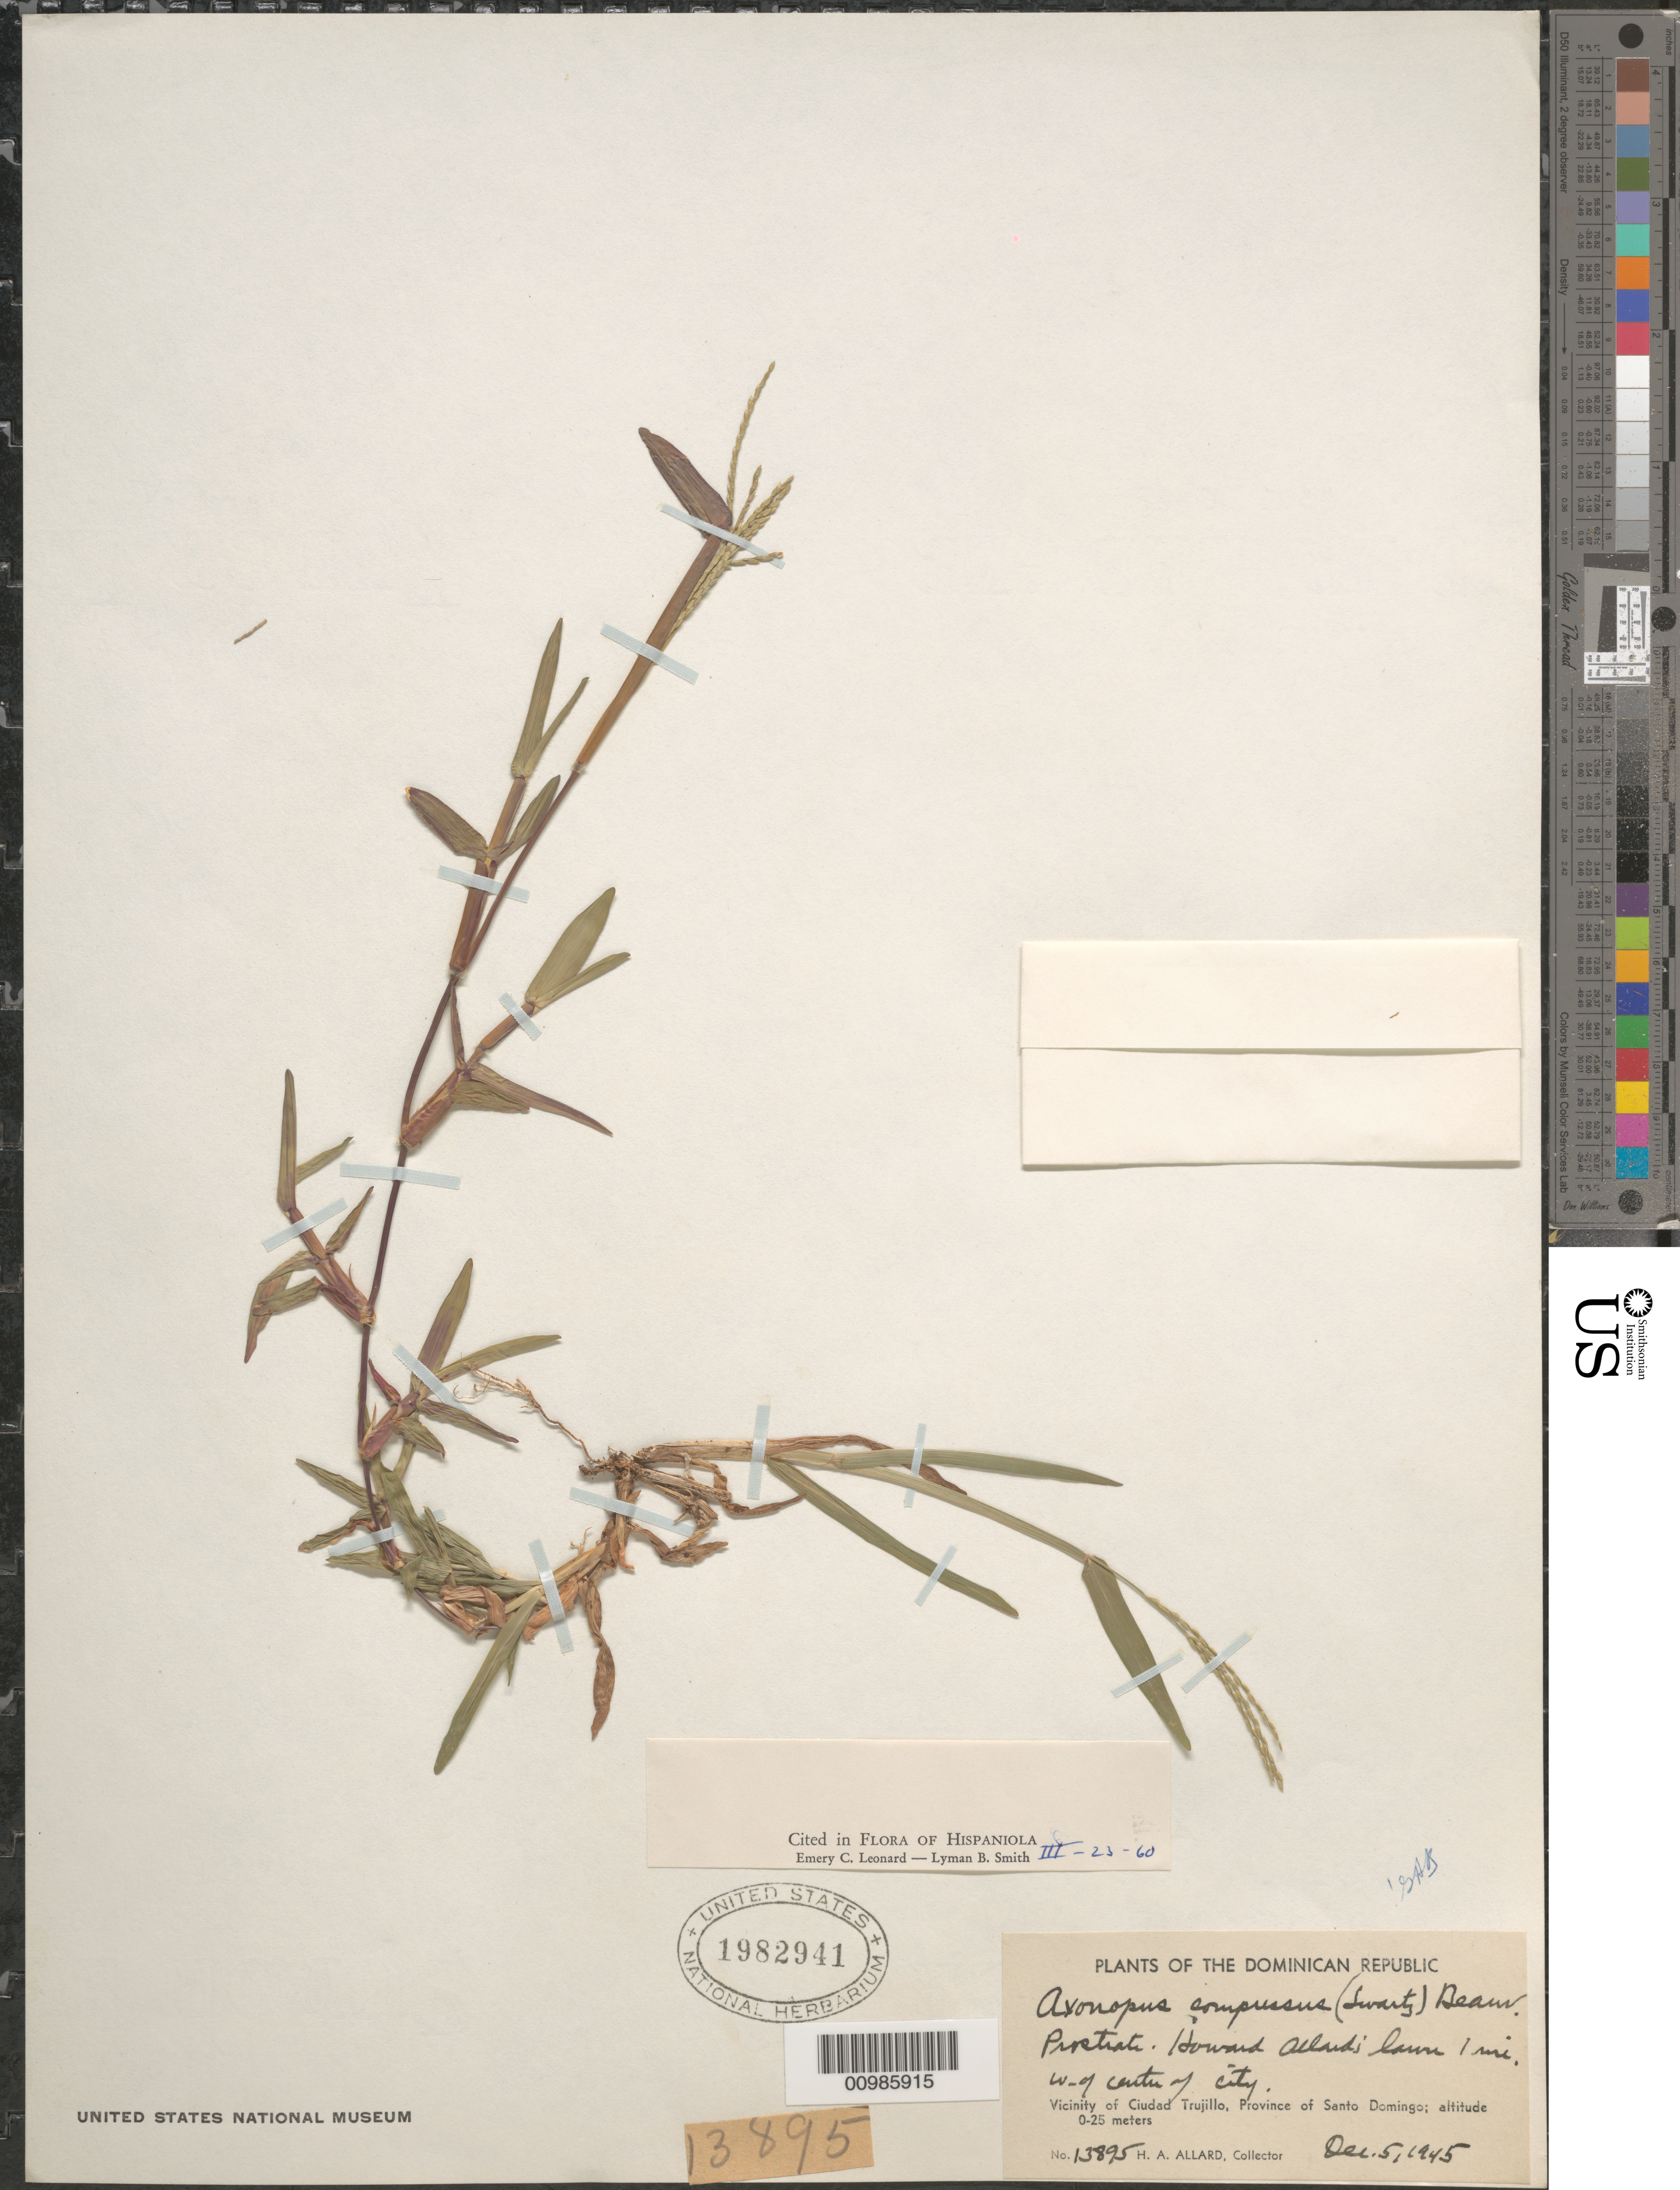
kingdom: Plantae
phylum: Tracheophyta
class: Liliopsida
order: Poales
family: Poaceae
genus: Axonopus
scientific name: Axonopus compressus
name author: (Sw.) P. Beauv.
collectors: H. A. Allard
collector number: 13895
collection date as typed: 05 Dec 1945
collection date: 1945-12-05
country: Dominican Republic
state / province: Distrito Nacional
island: Hispaniola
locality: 1 mile west of center of Santo Domingo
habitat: on lawn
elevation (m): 0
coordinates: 0 N, 0 E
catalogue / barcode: US 1982941